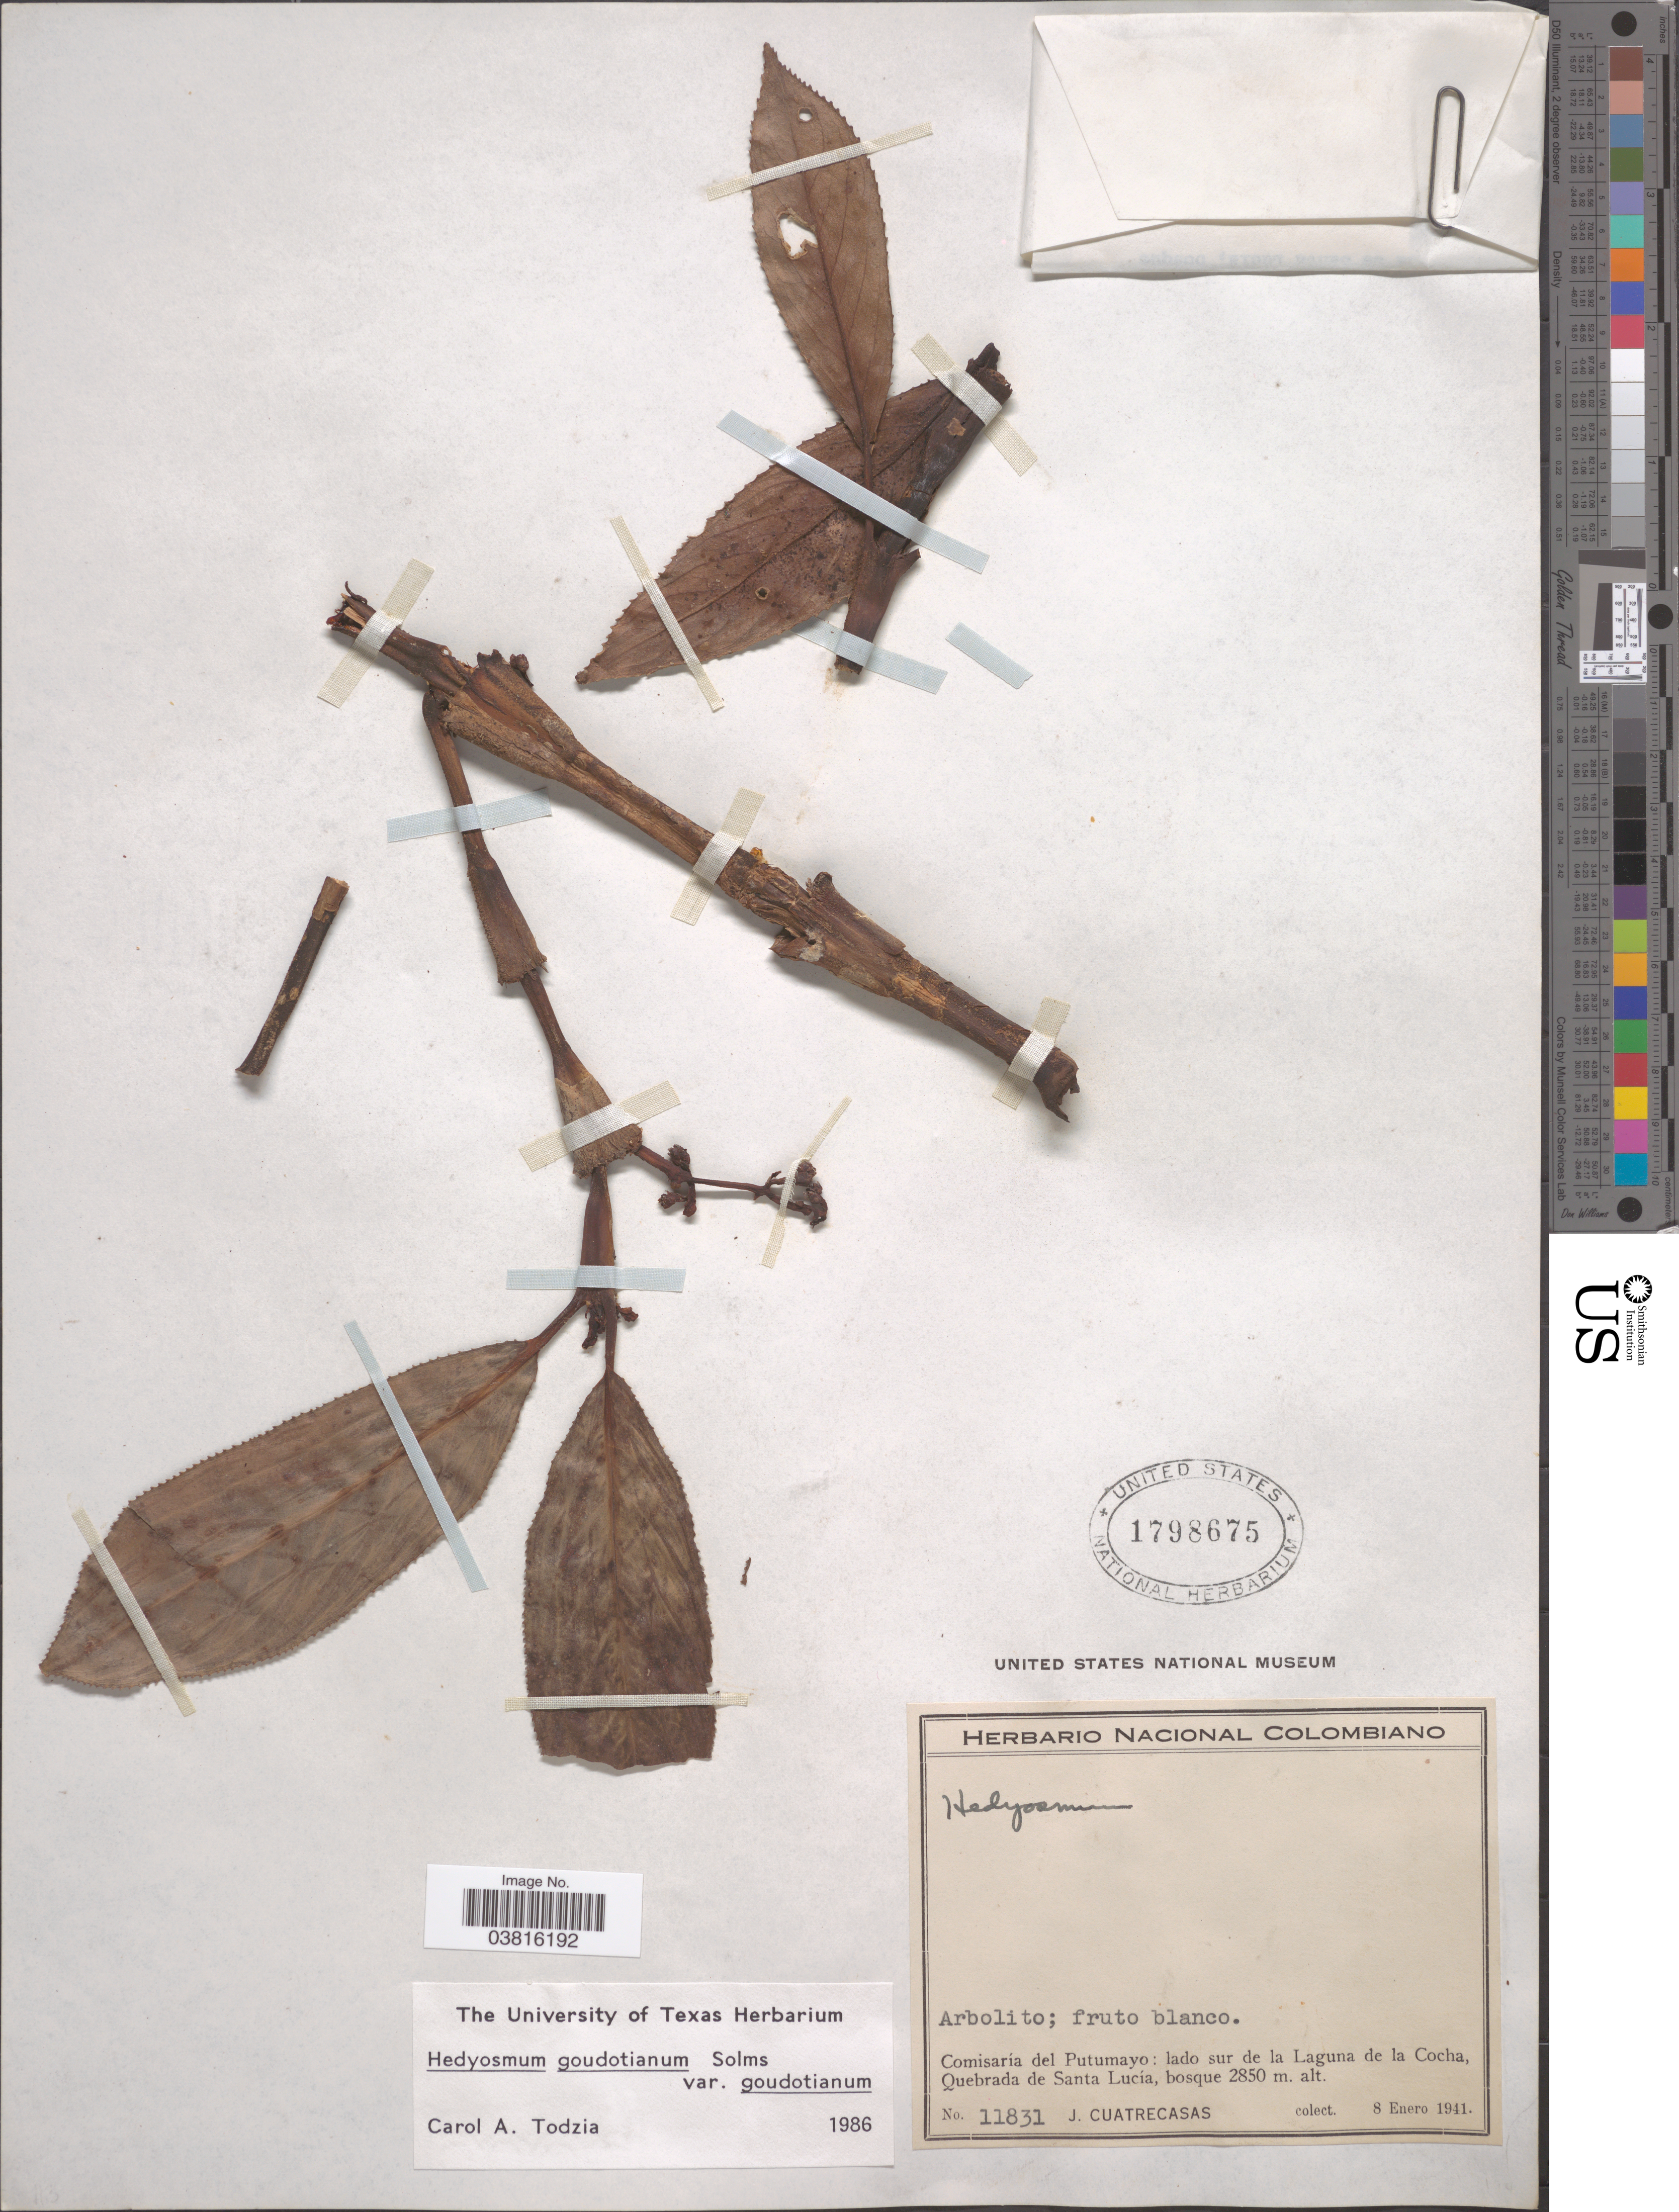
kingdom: Plantae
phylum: Tracheophyta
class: Magnoliopsida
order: Chloranthales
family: Chloranthaceae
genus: Hedyosmum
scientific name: Hedyosmum goudotianum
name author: Solms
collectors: J. Cuatrecasas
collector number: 11831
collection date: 1941-01-08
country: Colombia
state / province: Putumayo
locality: Comisaría del Putumayo: lado sur de la Laguna de la Cocha, Quebrada de Santa Lucía.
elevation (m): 2850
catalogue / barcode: US 1798675